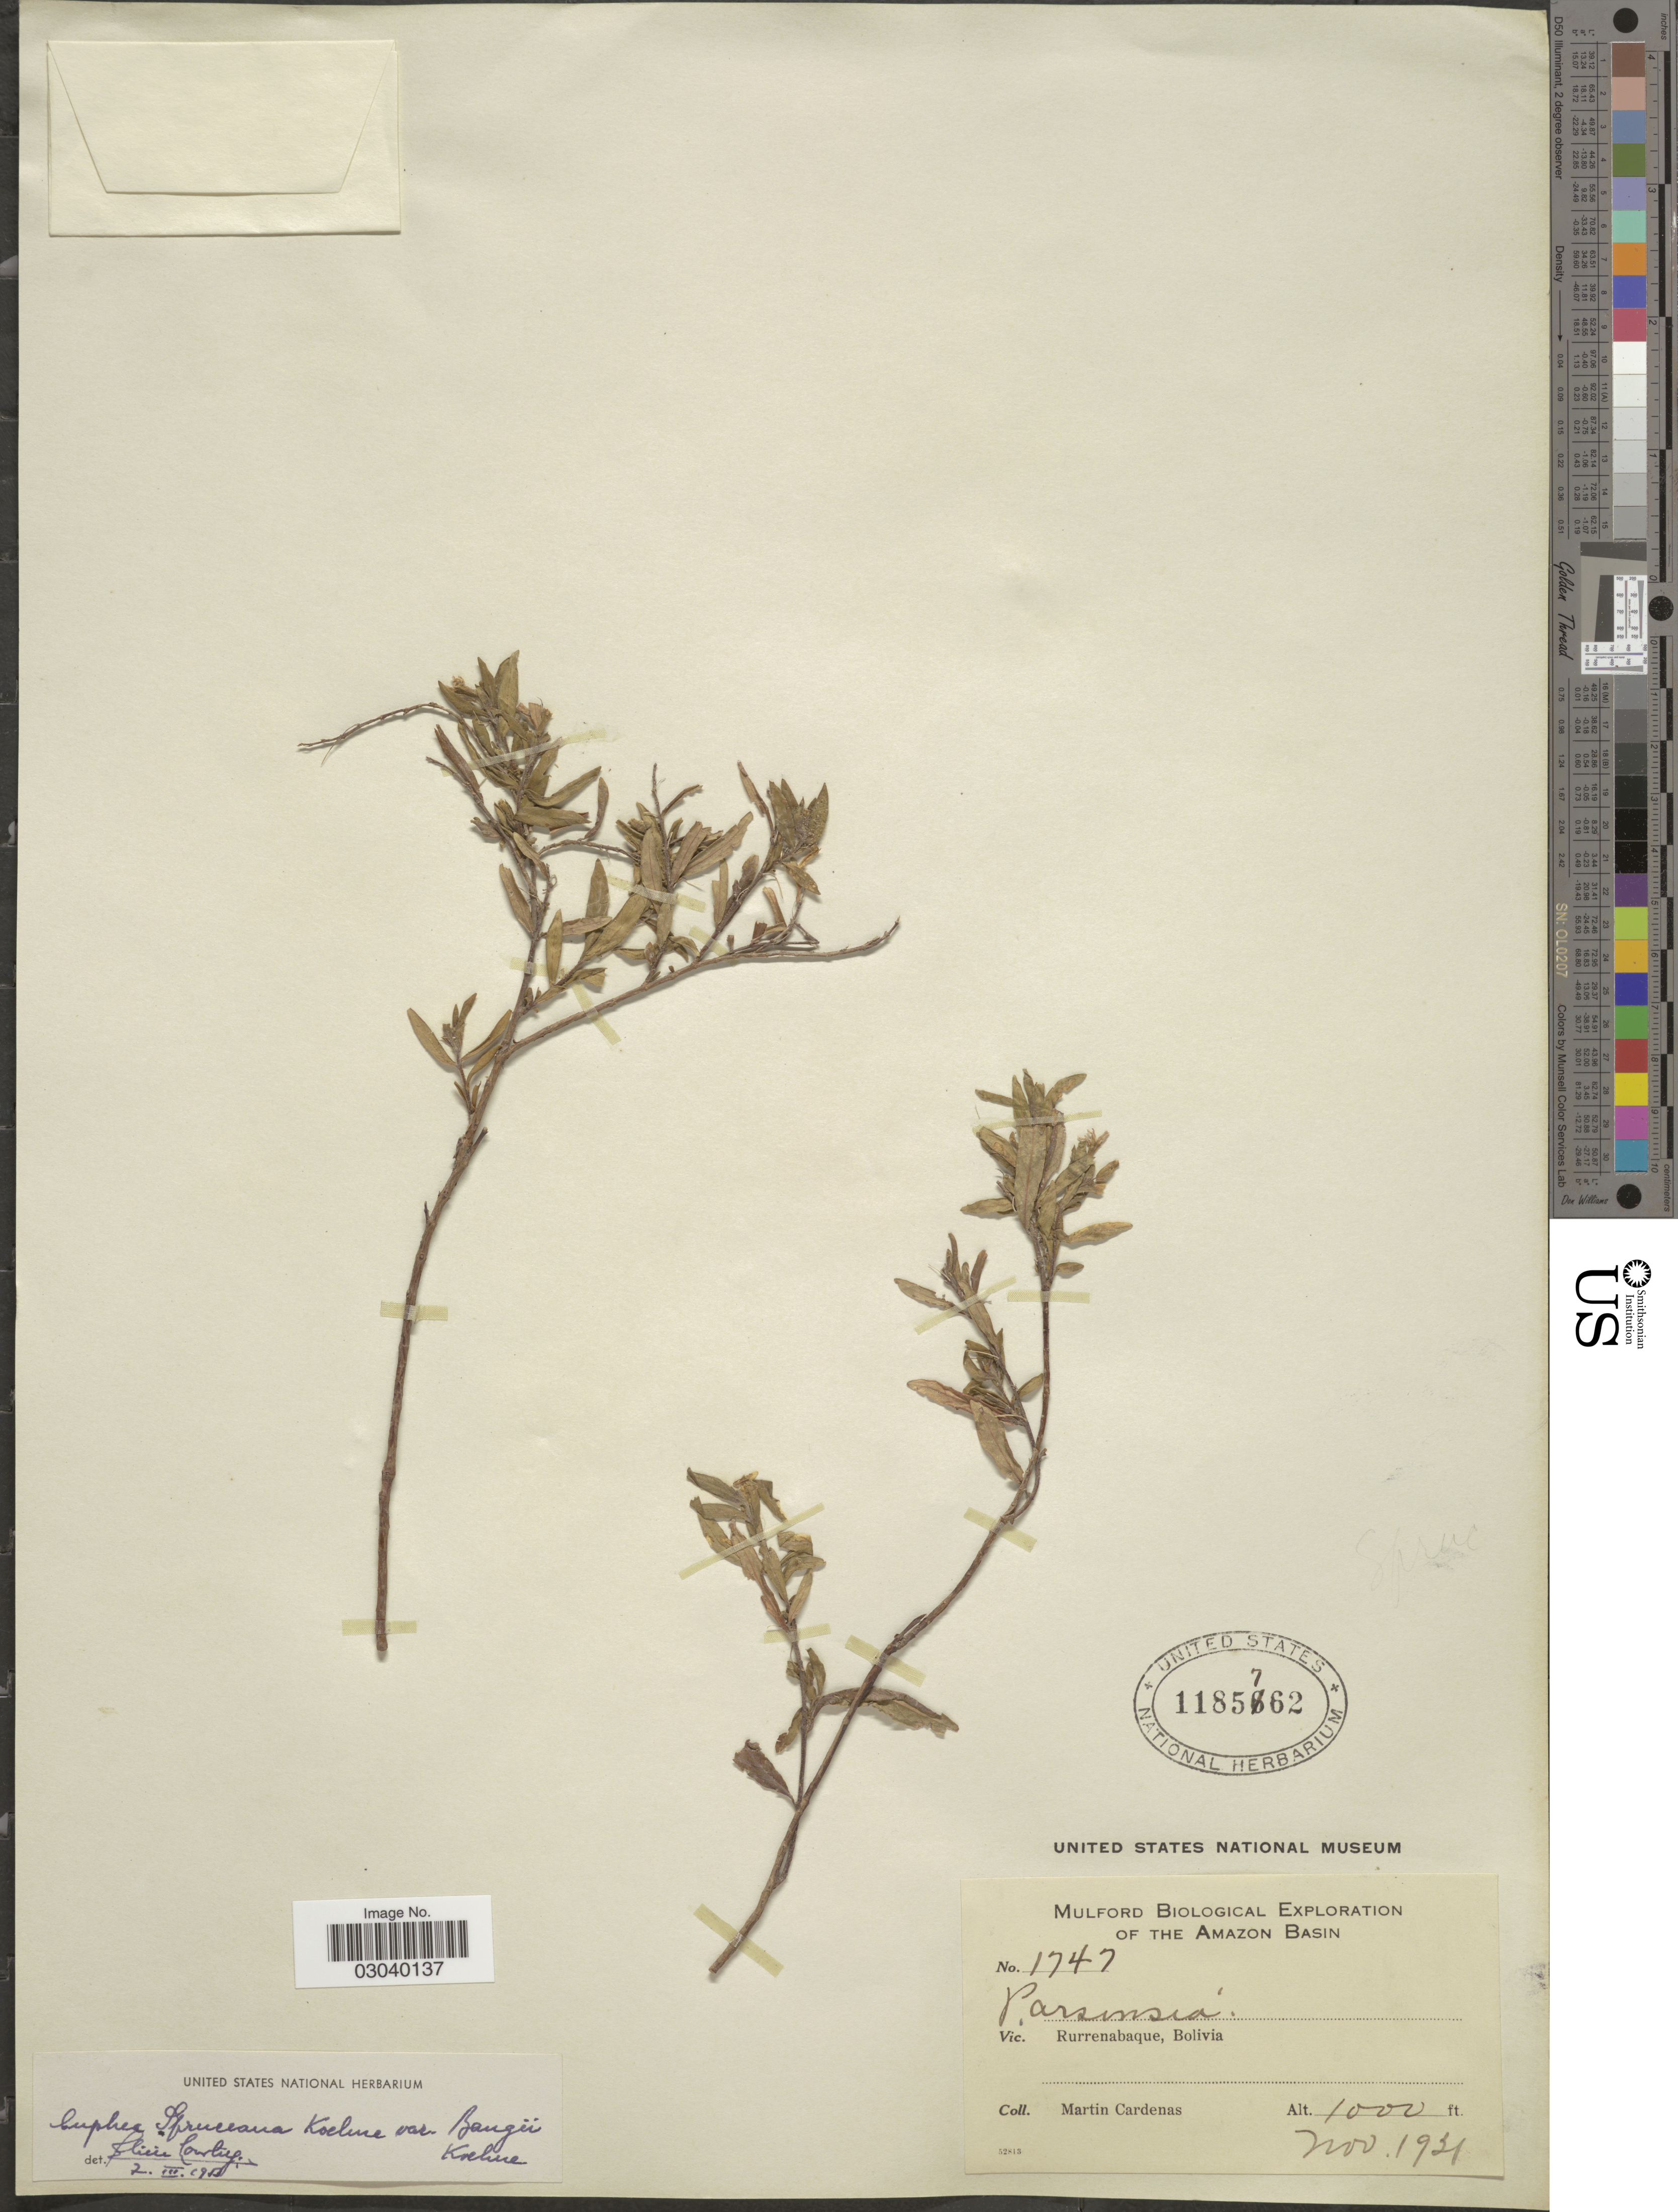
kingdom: Plantae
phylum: Tracheophyta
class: Magnoliopsida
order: Myrtales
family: Lythraceae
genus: Cuphea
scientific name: Cuphea spruceana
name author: Koehne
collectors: M. Cárdenas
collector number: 1747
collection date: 1931-11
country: Bolivia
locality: The Amazon Basinn, Vic. Rurrenabaque.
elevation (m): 305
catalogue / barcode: US 1185762